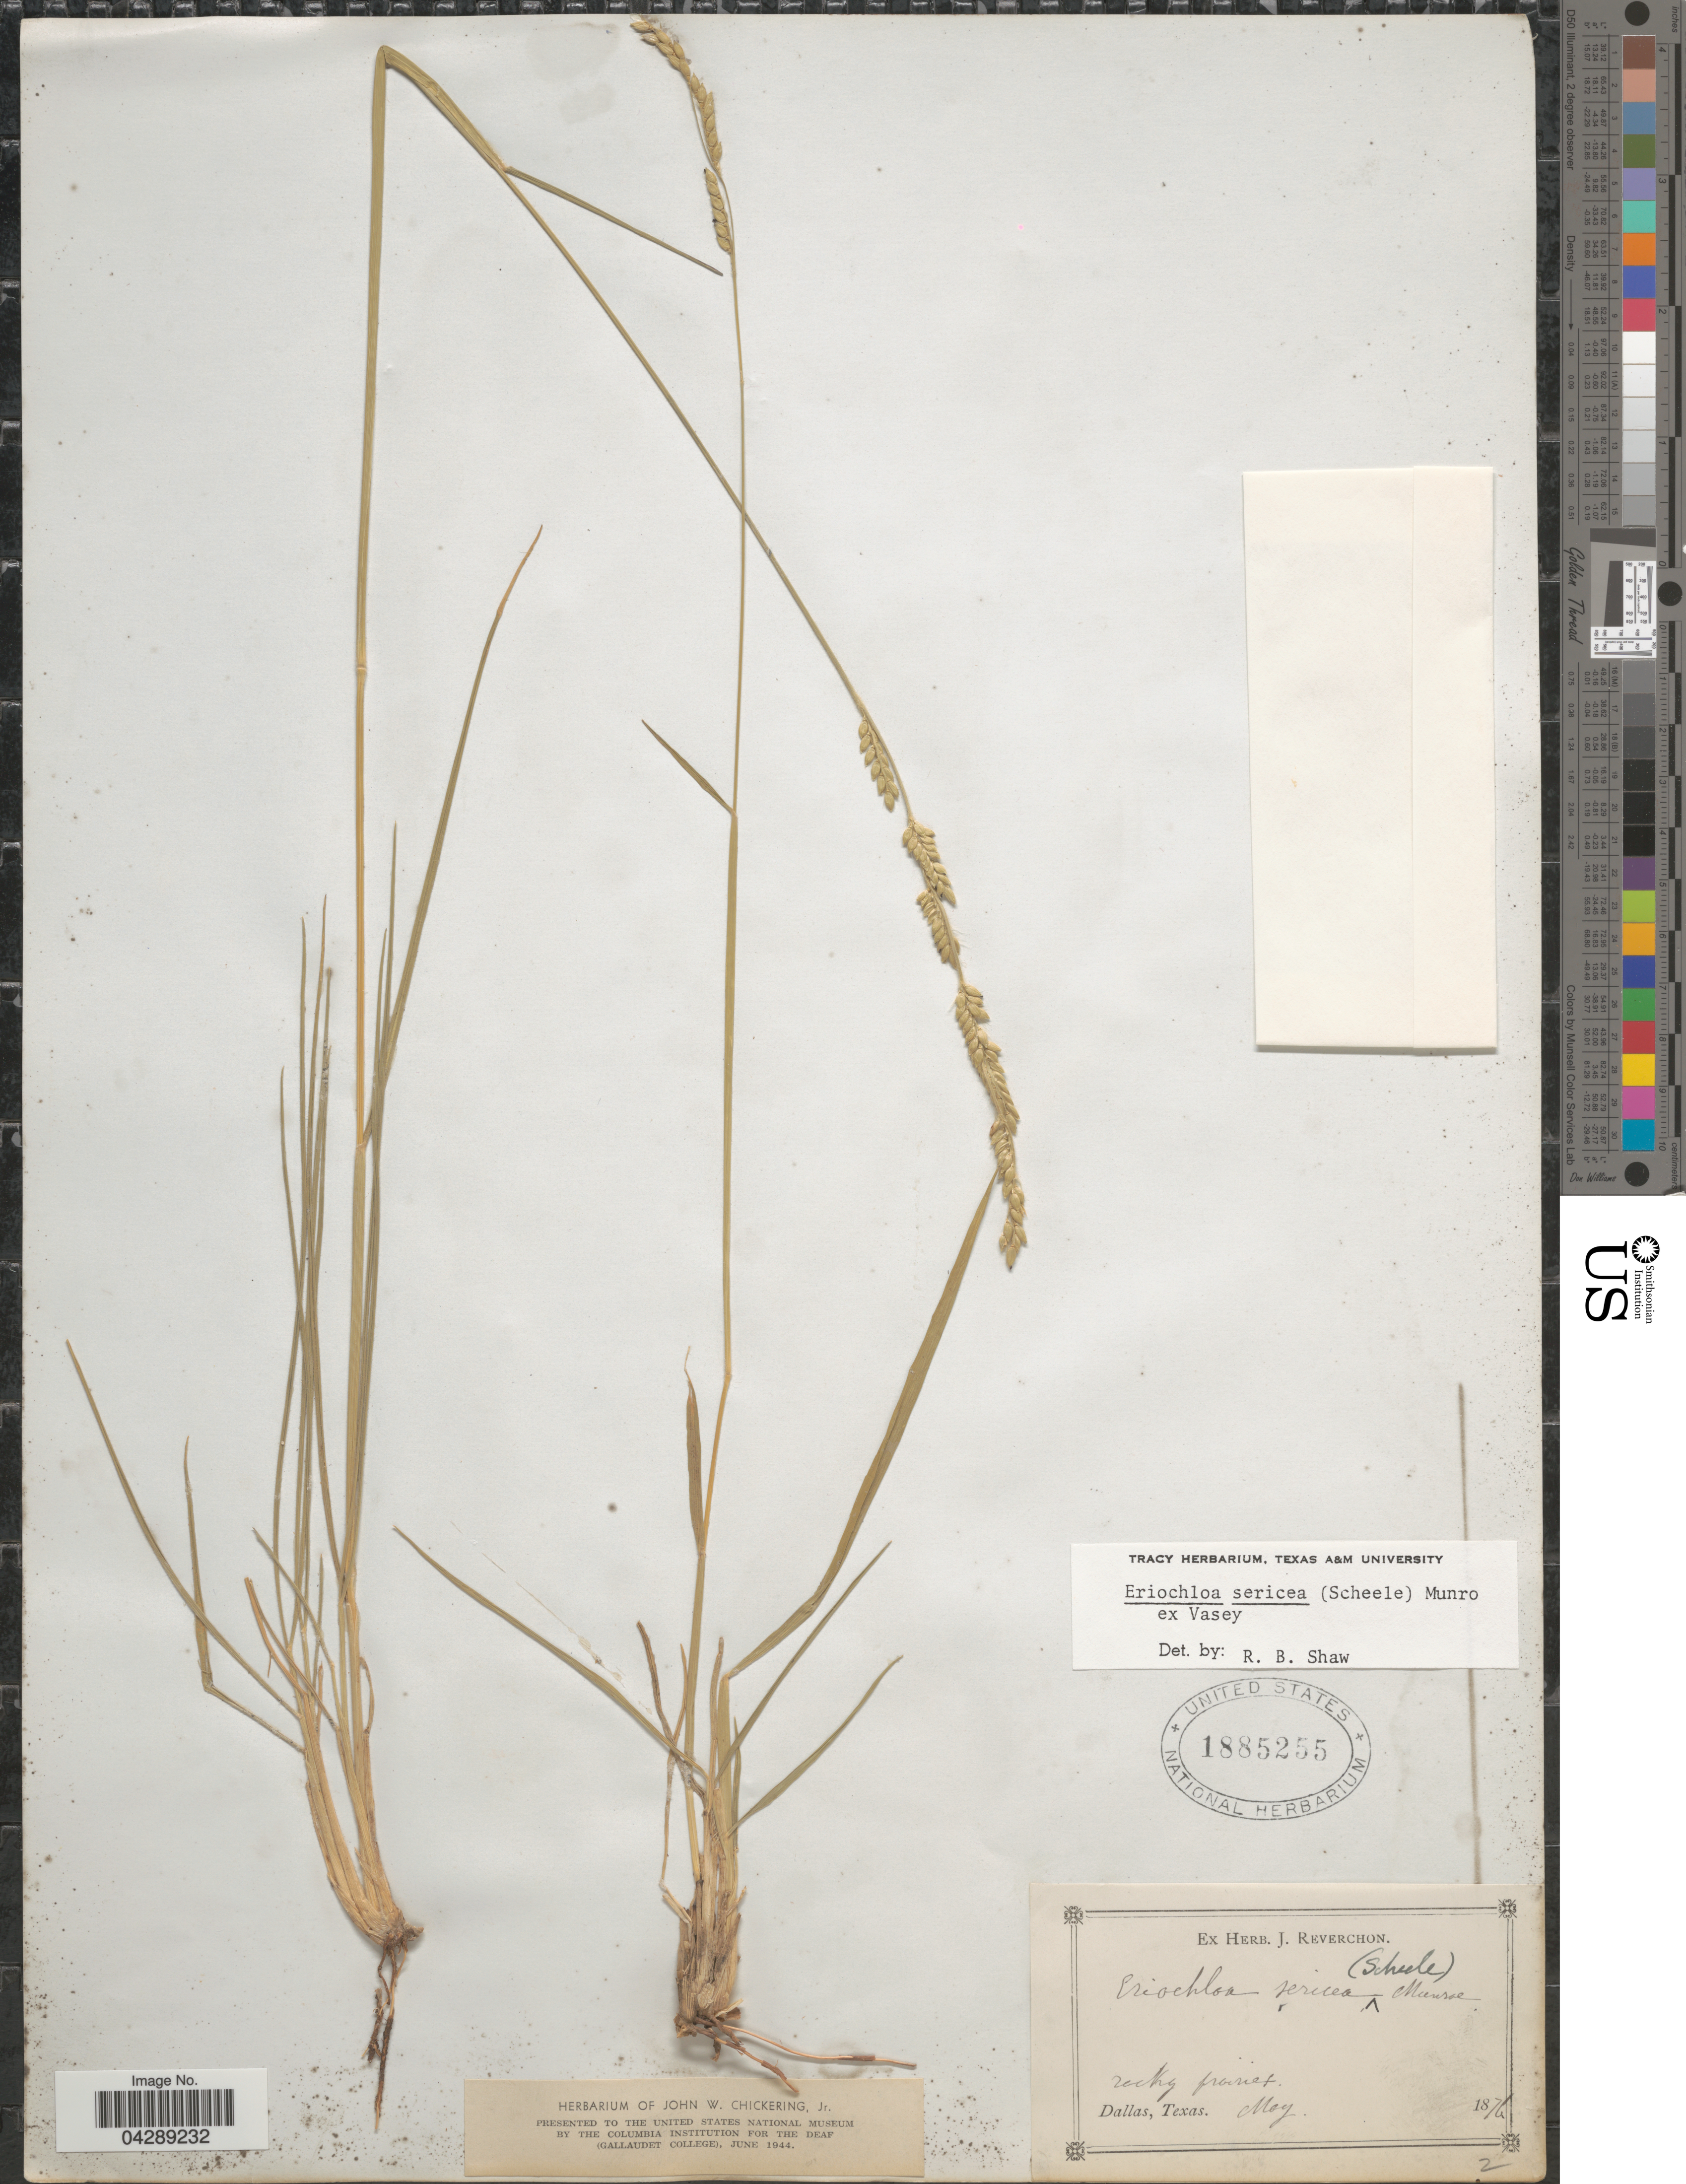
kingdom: Plantae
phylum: Tracheophyta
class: Liliopsida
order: Poales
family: Poaceae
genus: Eriochloa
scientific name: Eriochloa sericea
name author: (Scheele) Munro ex Vasey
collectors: ex herb. J. Reverchon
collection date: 1876-05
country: United States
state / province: Texas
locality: Rocky prairies. Dallas.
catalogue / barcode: US 1885255